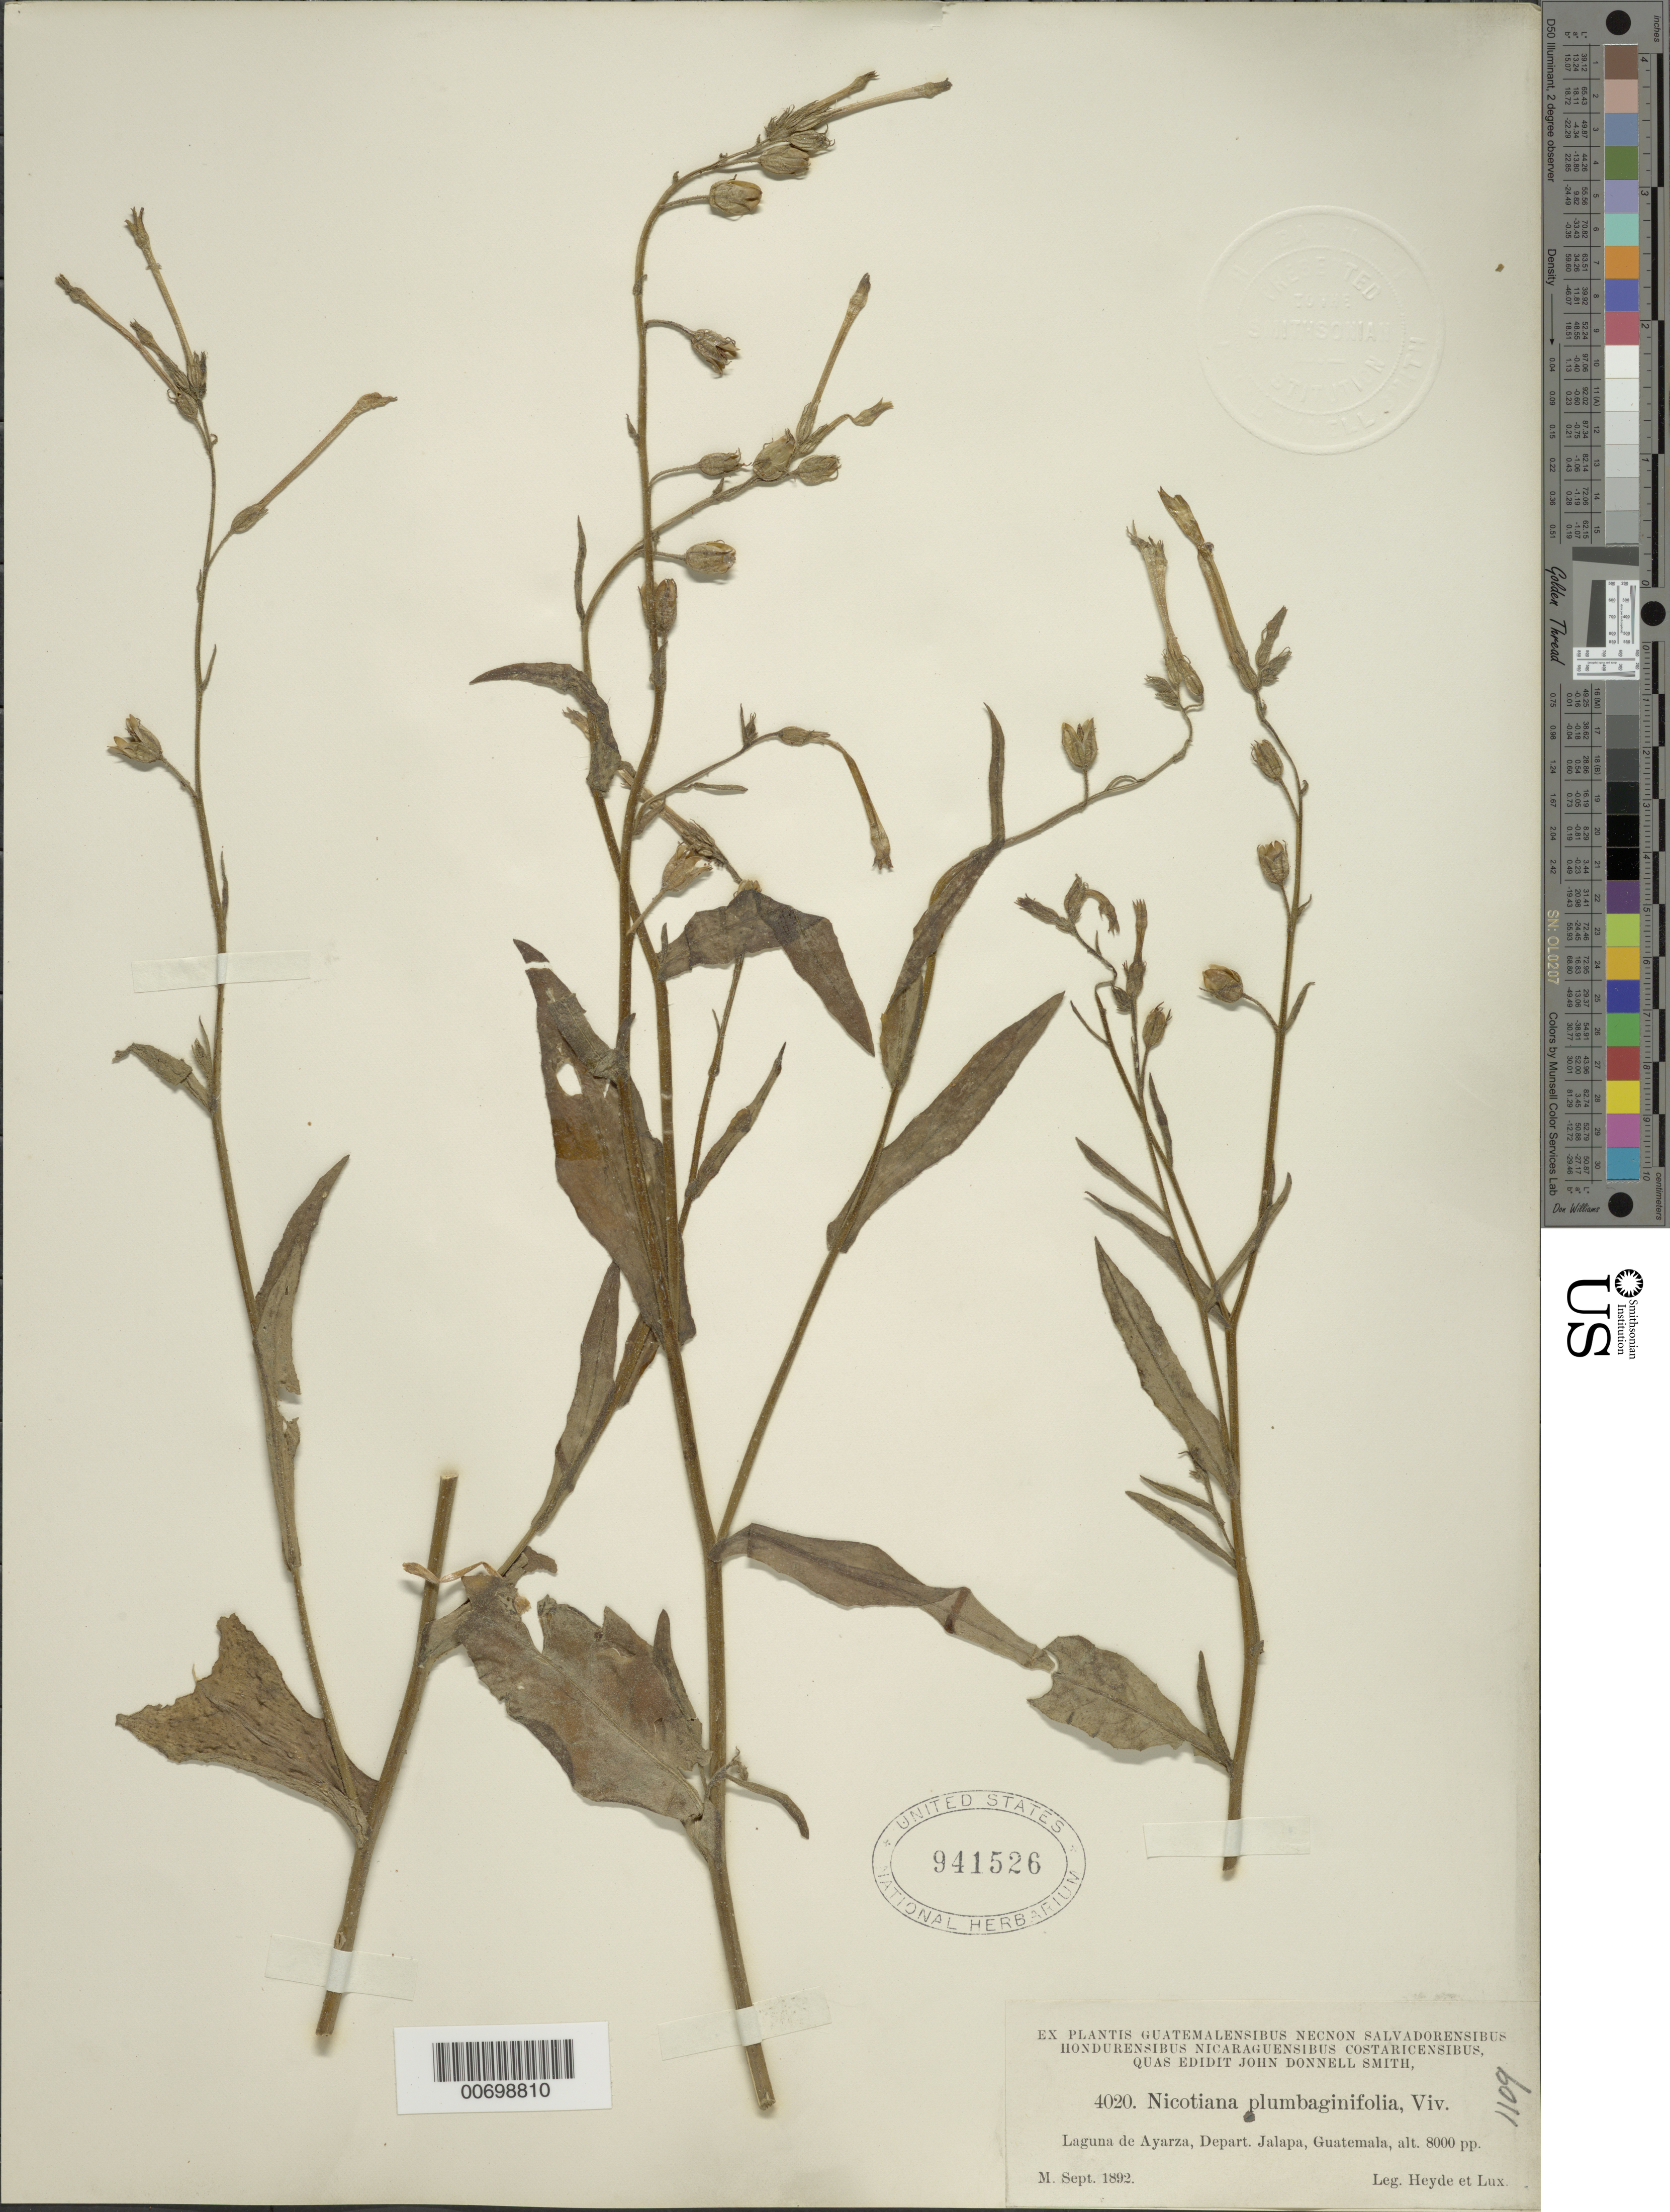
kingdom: Plantae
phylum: Tracheophyta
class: Magnoliopsida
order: Solanales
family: Solanaceae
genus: Nicotiana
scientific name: Nicotiana plumbaginifolia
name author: Viv.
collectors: E. T. Heyde & E. Lux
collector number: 4020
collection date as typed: Sep 1892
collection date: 1892-09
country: Guatemala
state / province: Jalapa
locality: Laguna de Ayarza.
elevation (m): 2438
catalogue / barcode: US 941526